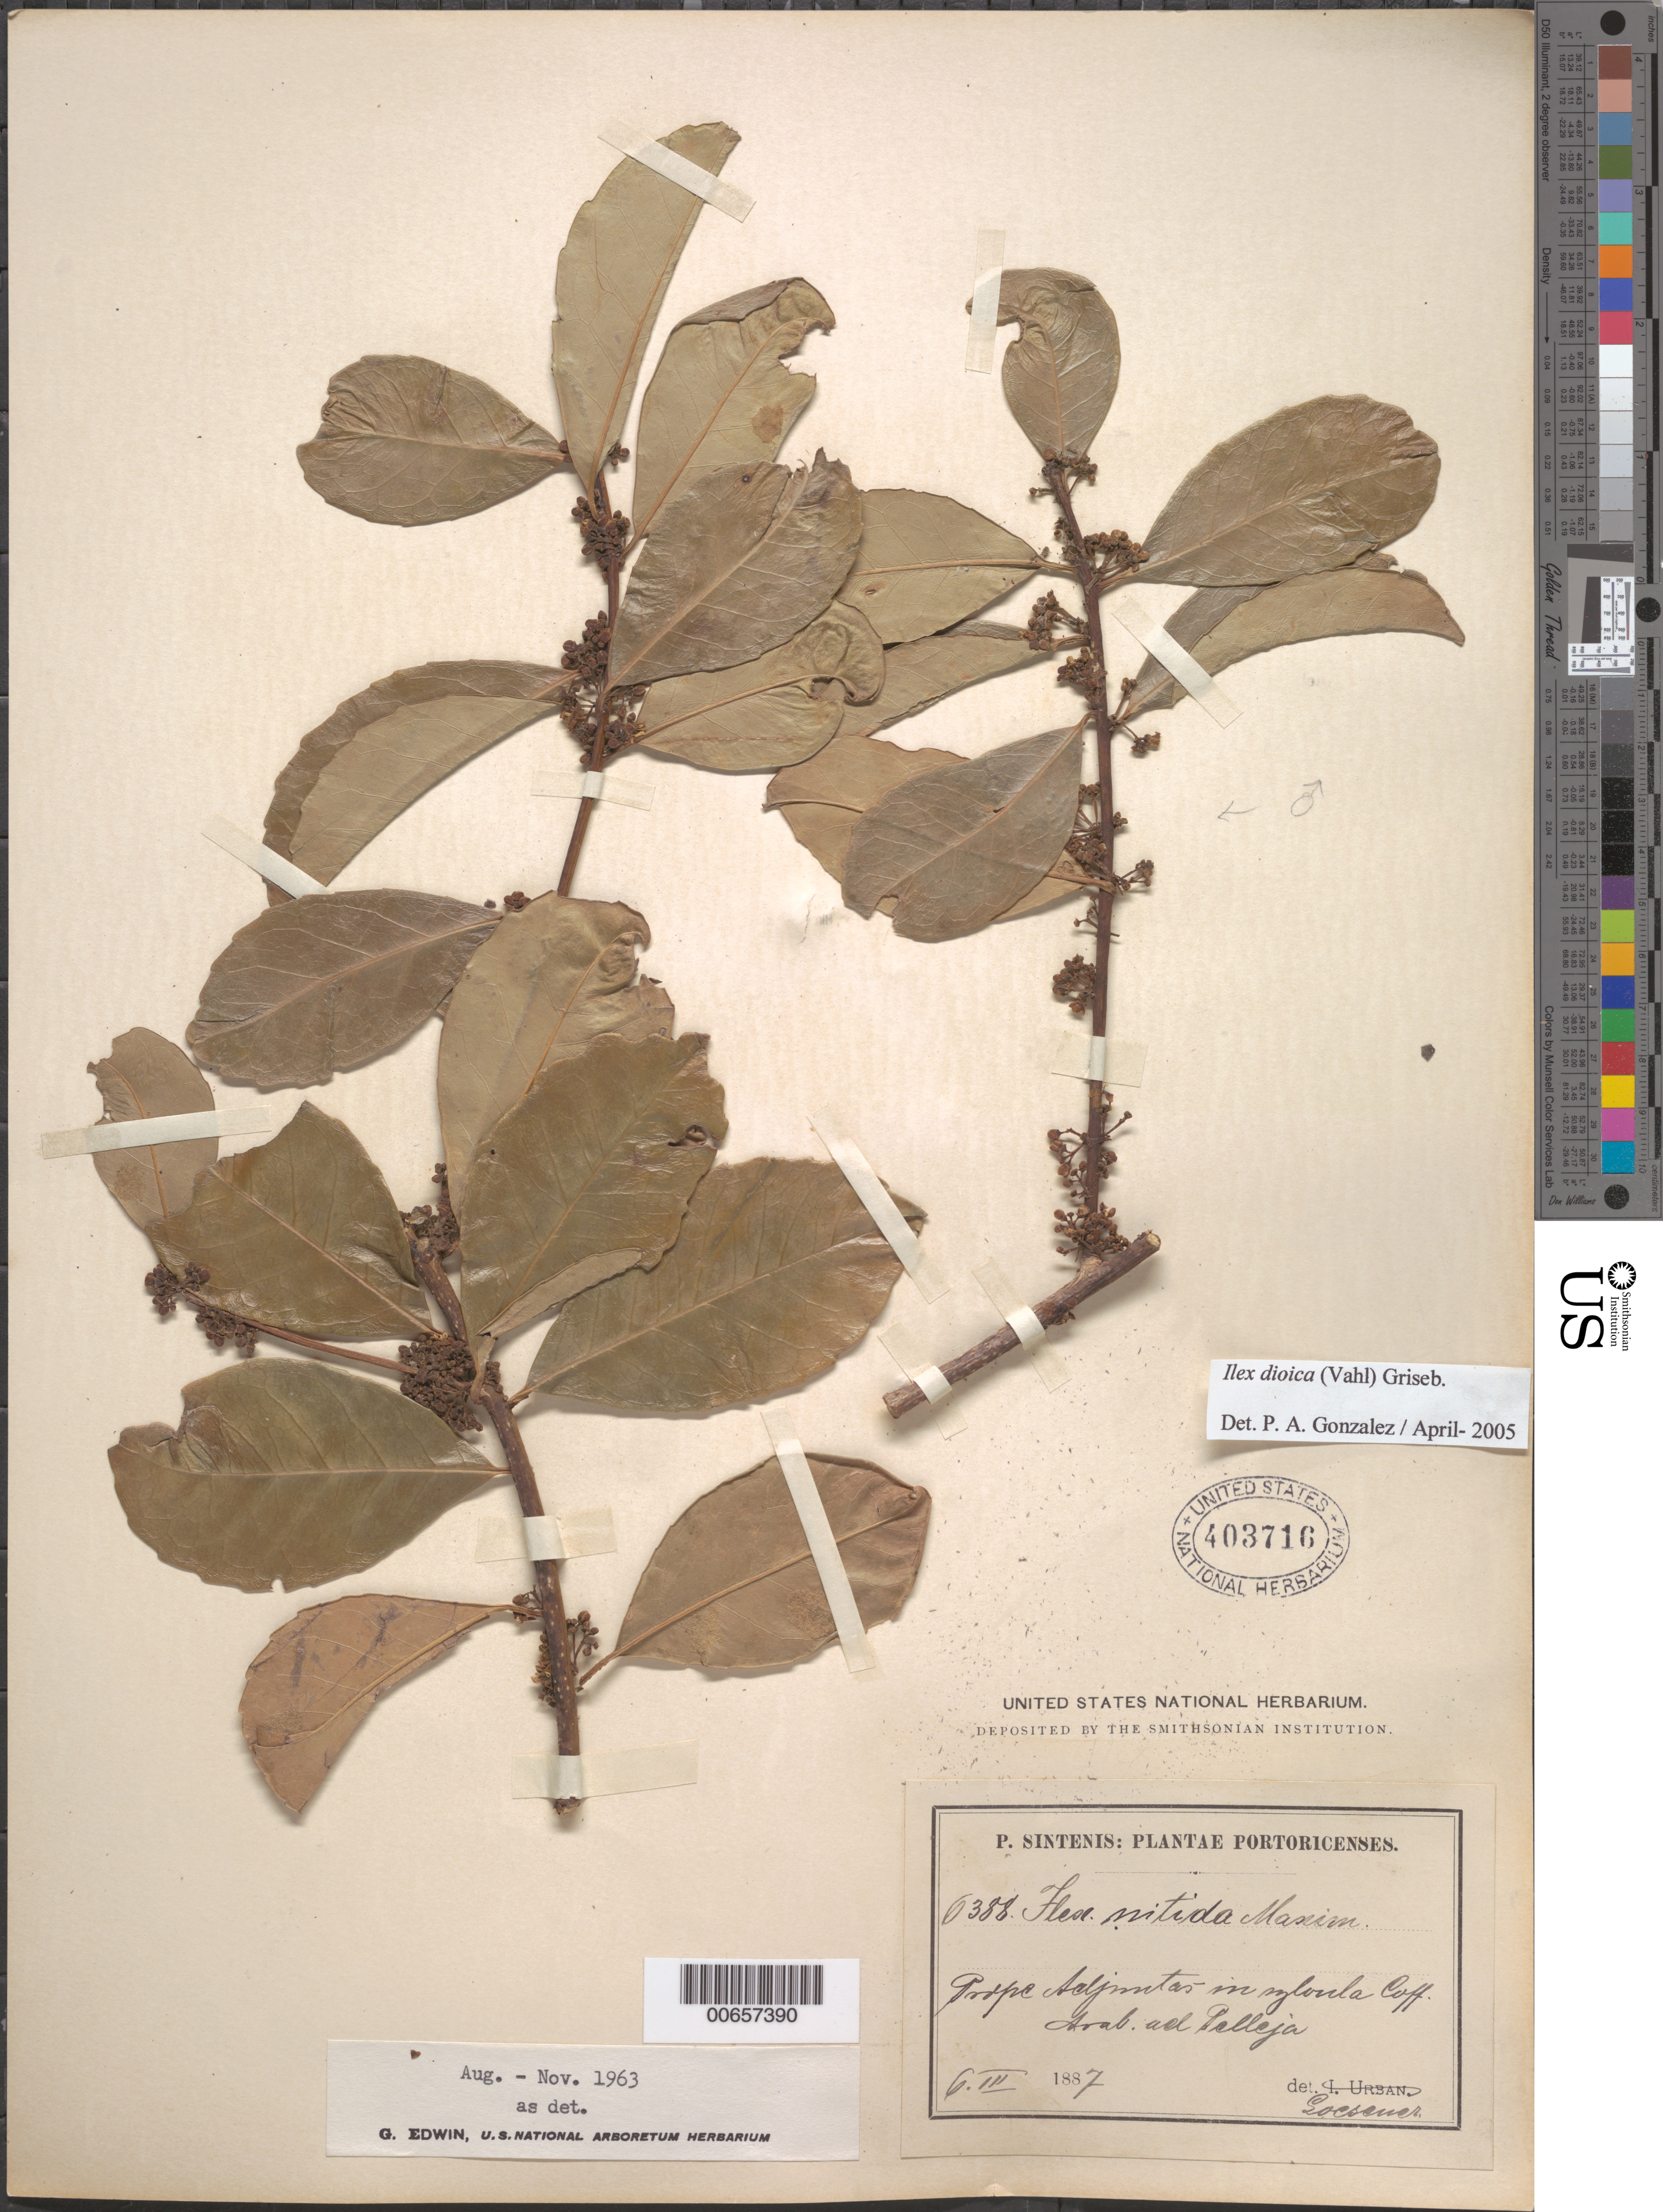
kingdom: Plantae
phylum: Tracheophyta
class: Magnoliopsida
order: Aquifoliales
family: Aquifoliaceae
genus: Ilex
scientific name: Ilex dioica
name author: (Vahl) Griseb.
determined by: Edwin, G.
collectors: P. Sintenis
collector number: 6388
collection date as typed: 06 Mar 1887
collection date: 1887-03-06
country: Puerto Rico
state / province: Adjuntas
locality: Prope Adjuntas ad Pelleja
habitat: In sylvula Coff. Arab.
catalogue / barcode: US 403716